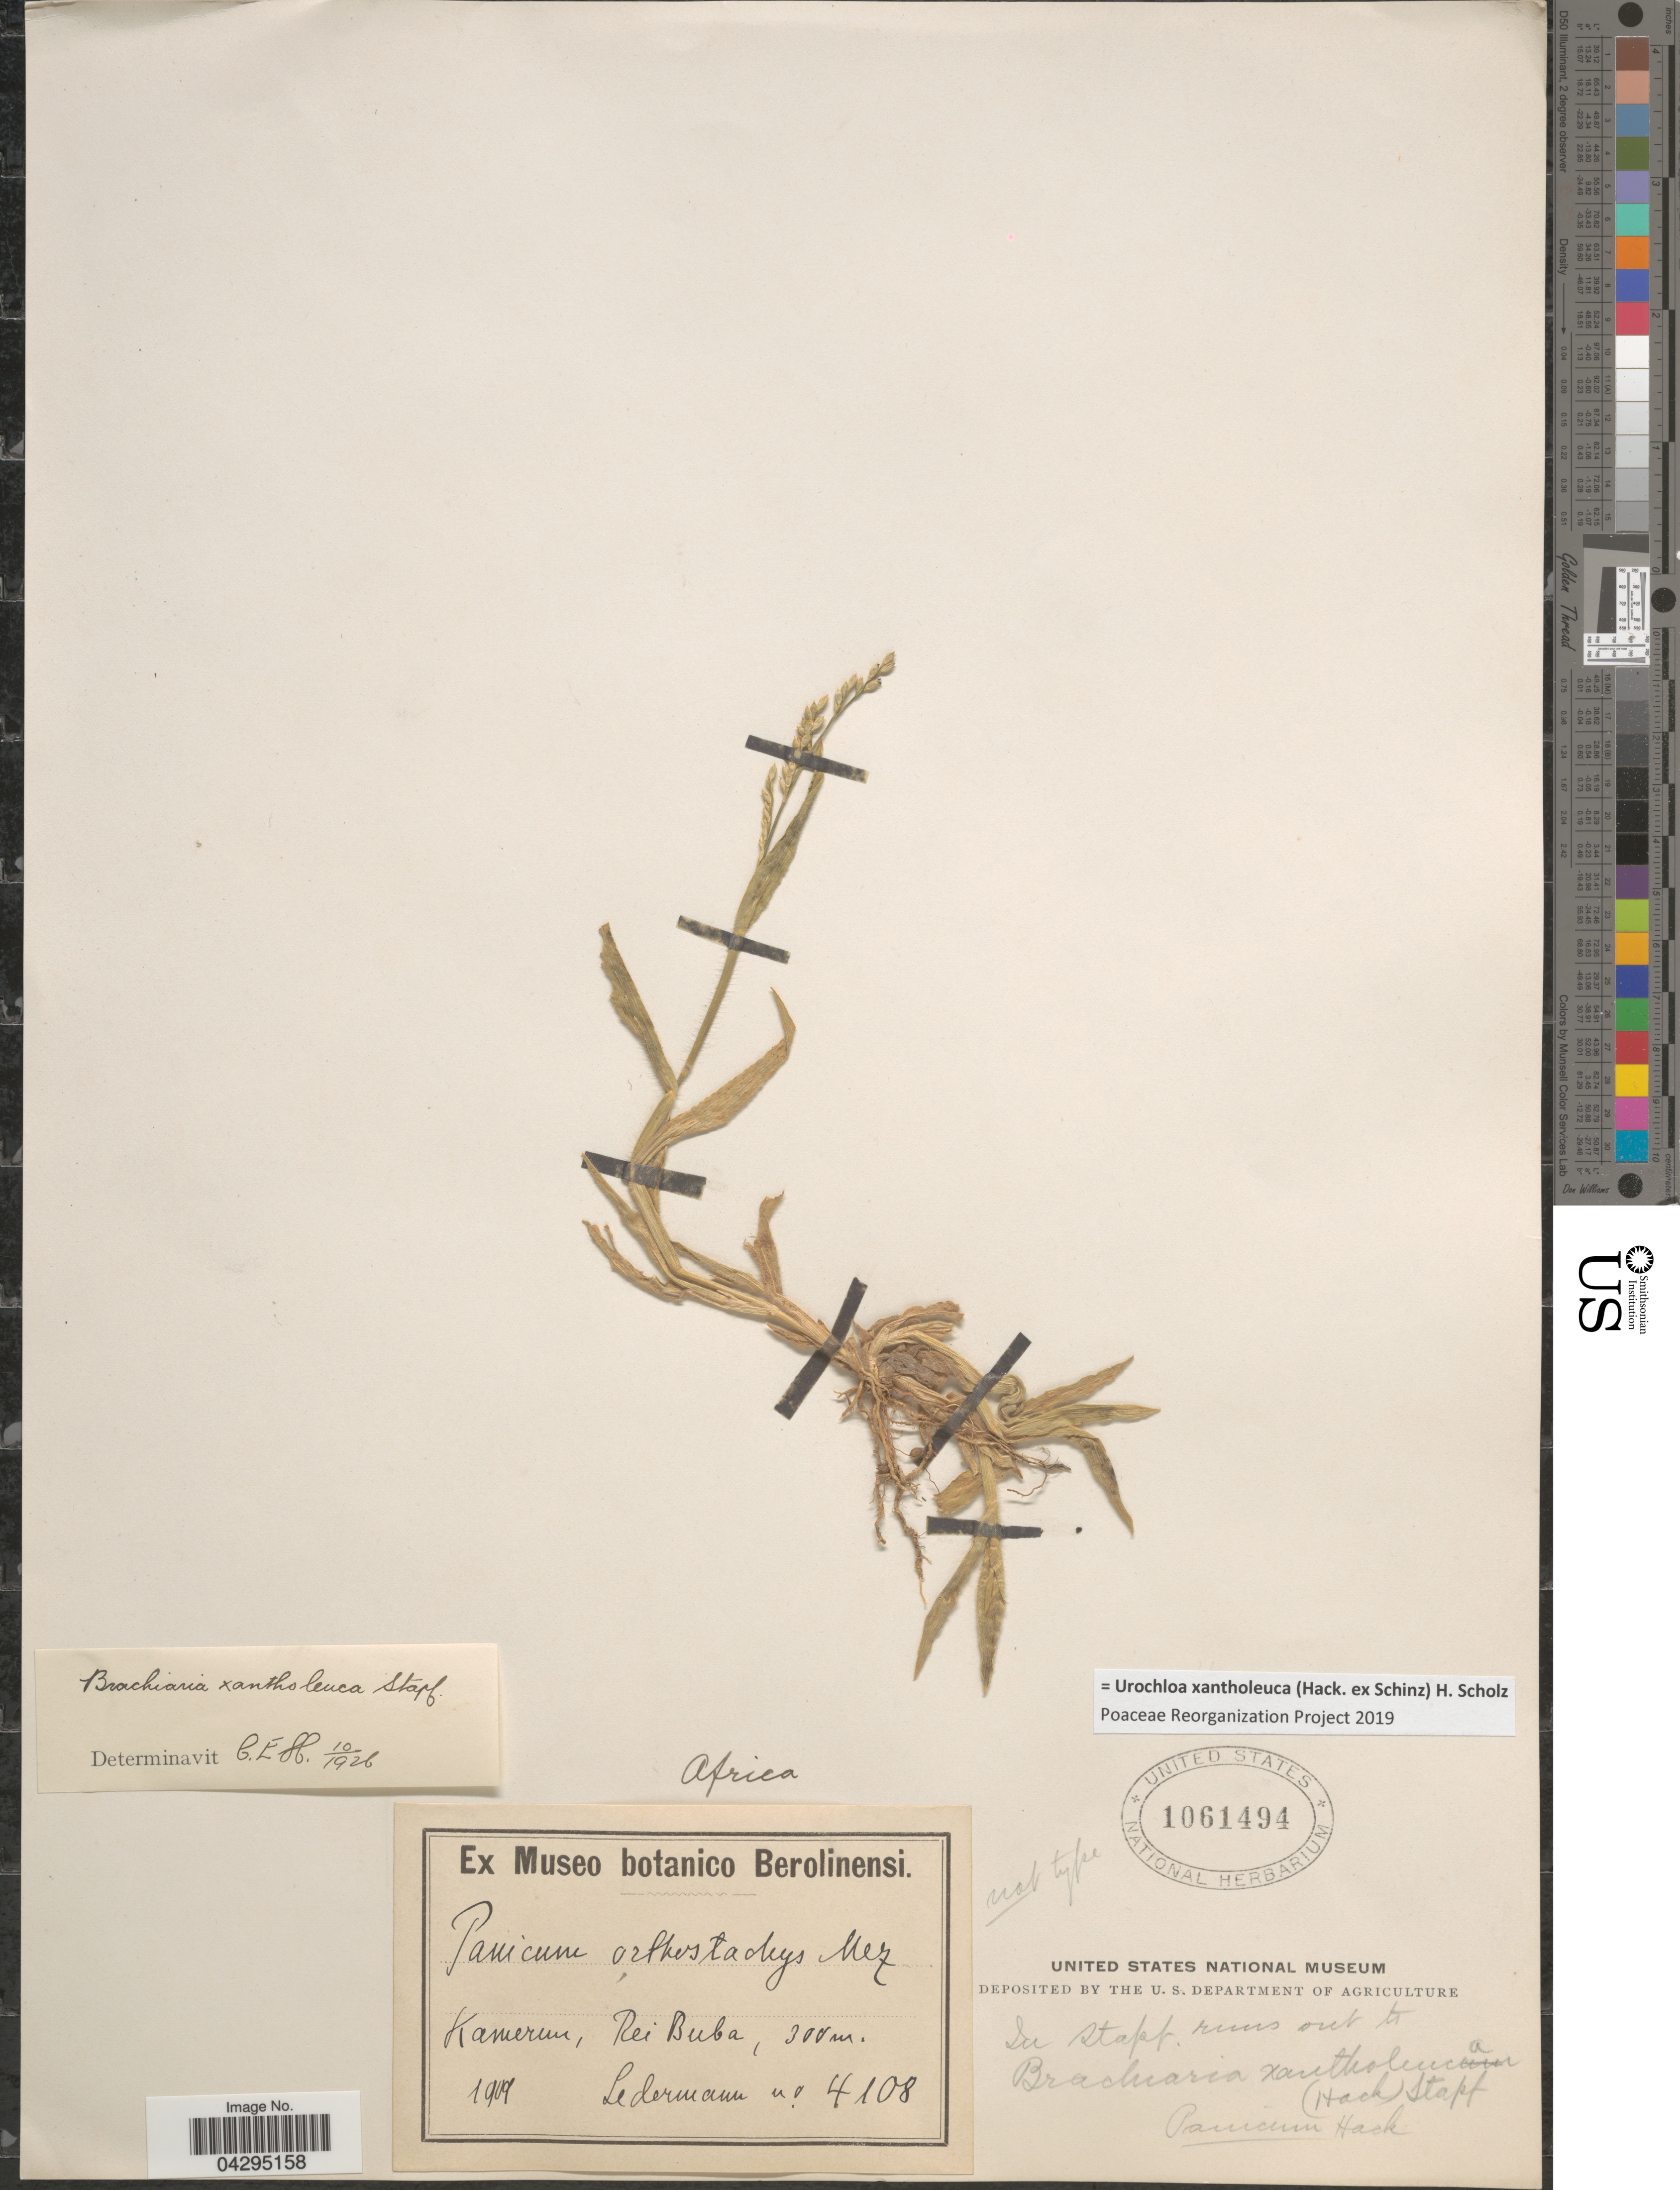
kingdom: Plantae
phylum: Tracheophyta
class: Liliopsida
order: Poales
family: Poaceae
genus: Urochloa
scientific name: Urochloa xantholeuca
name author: (Hack. ex Schinz) H. Scholz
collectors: -. Ledermann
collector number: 4108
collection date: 1909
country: Cameroon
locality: Kamerun, Rei Buba.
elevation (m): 300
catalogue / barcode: US 1061494